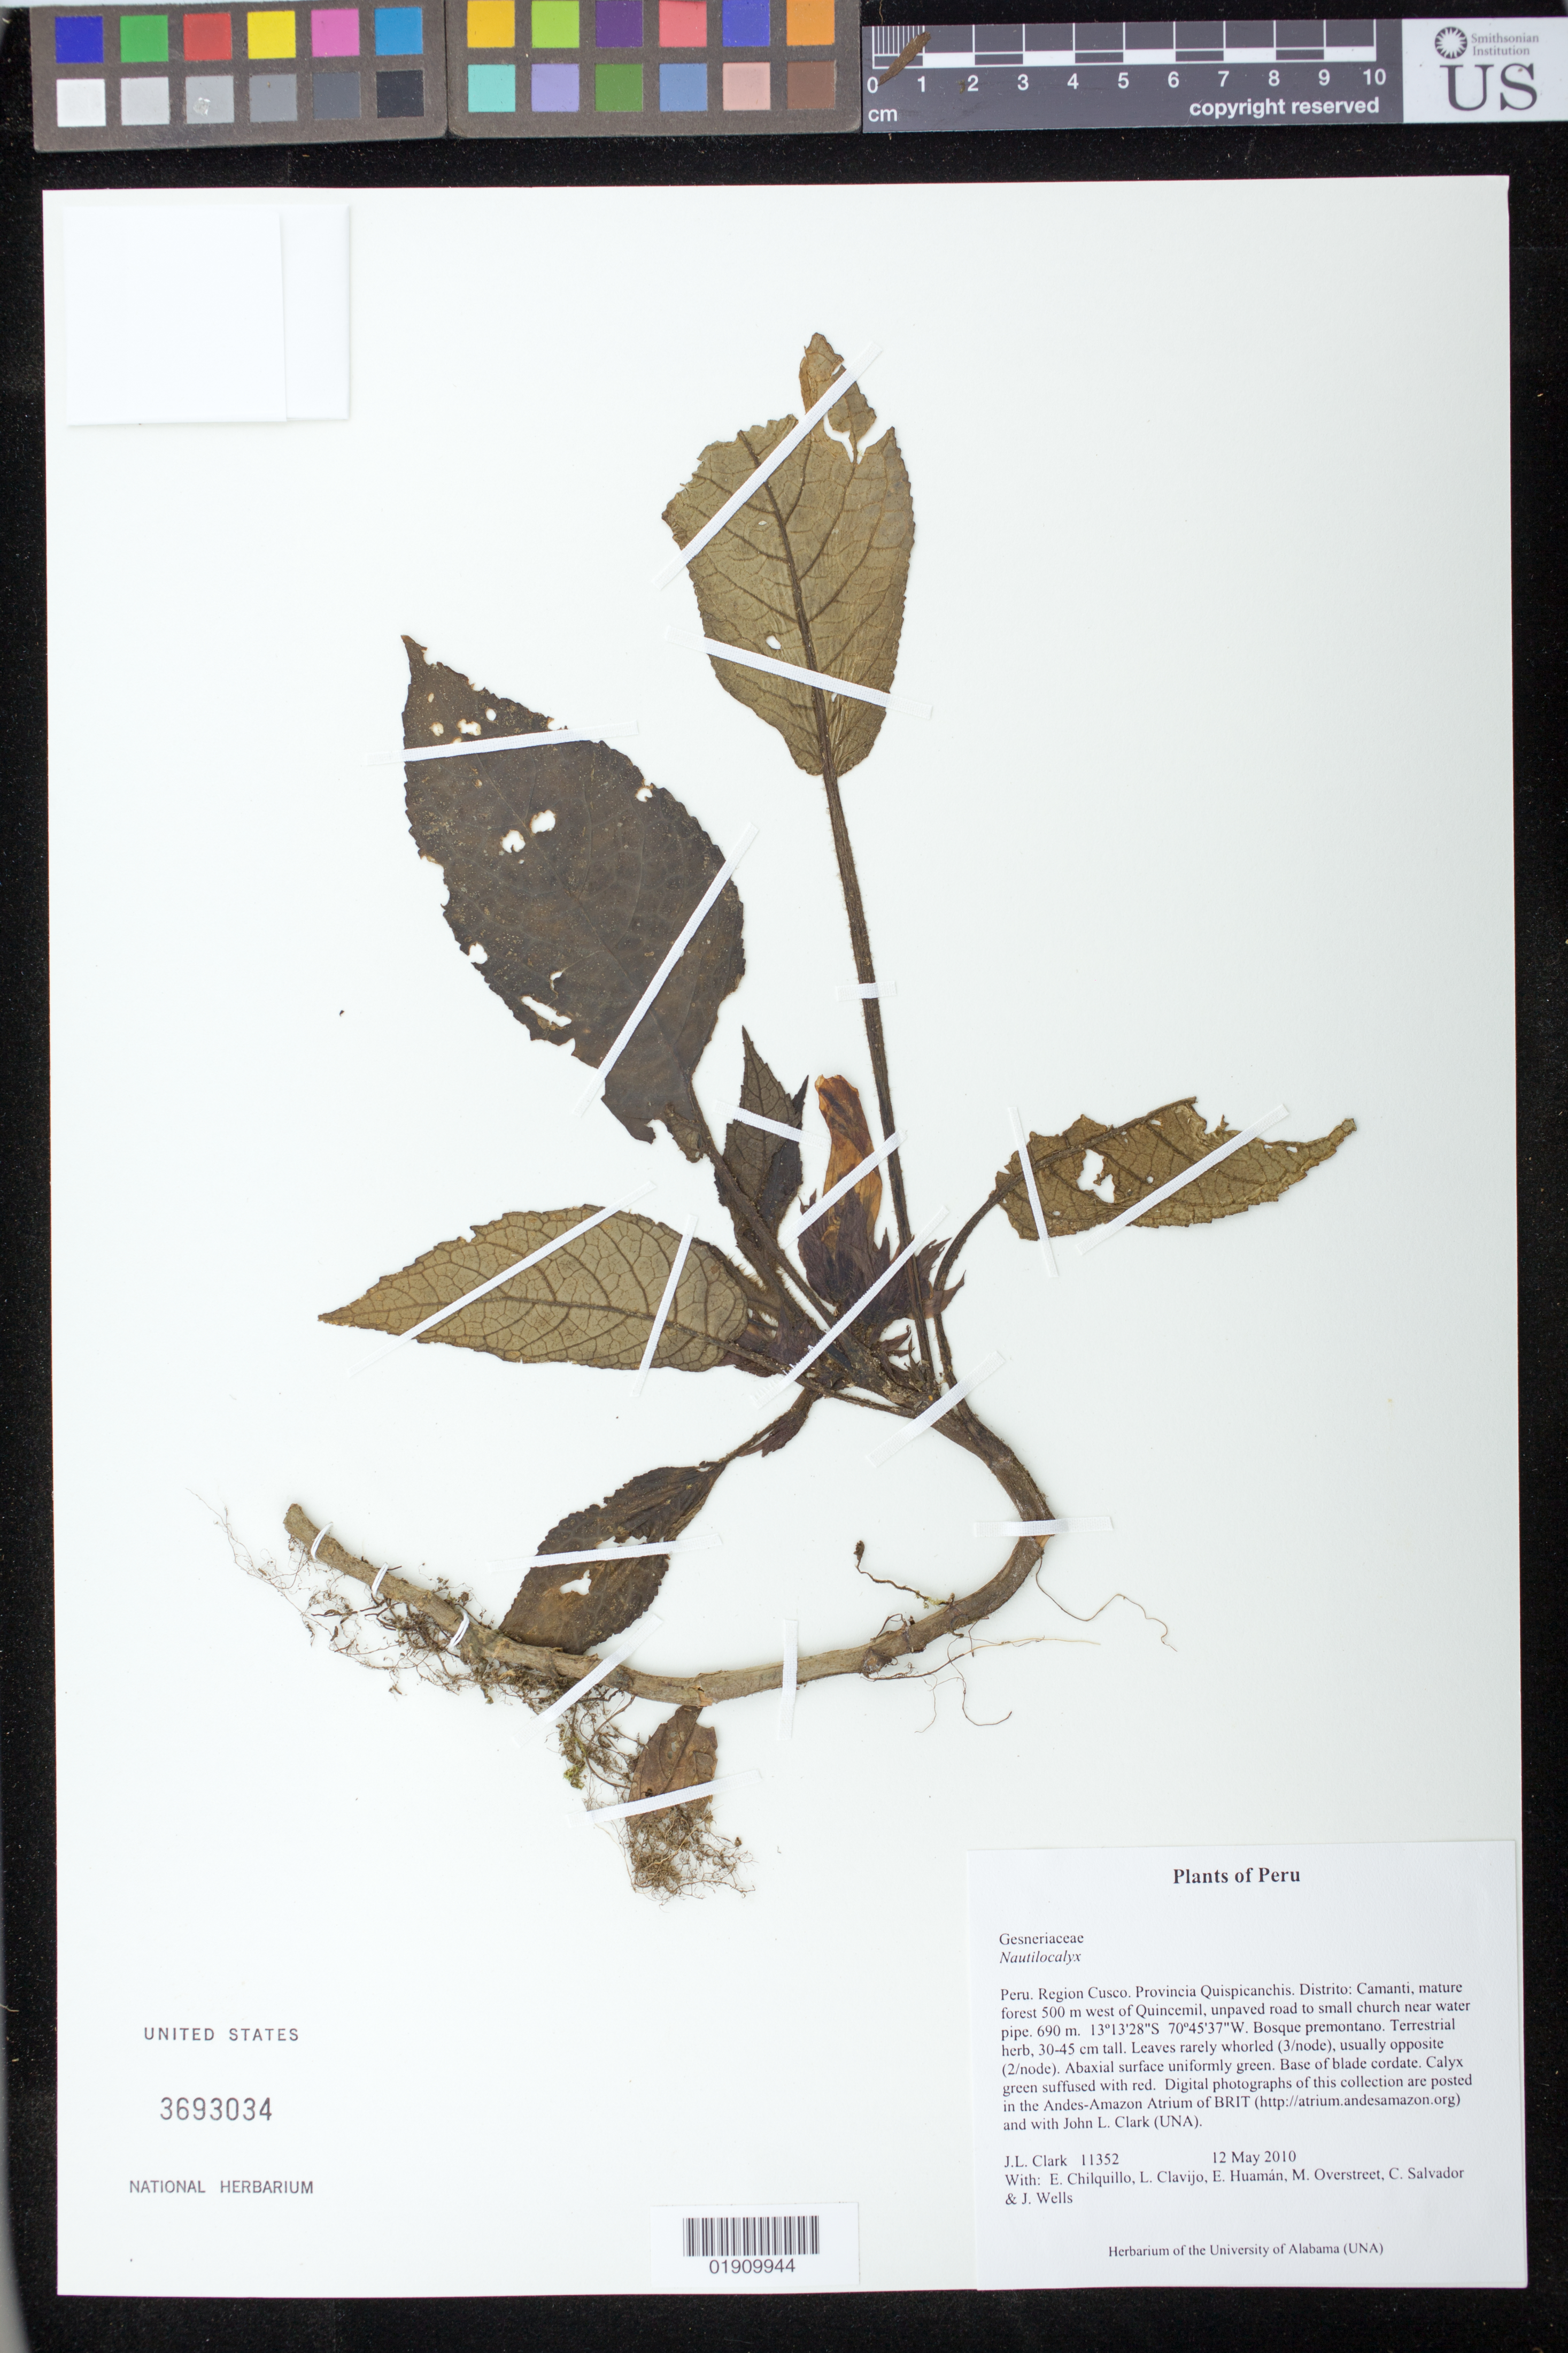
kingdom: Plantae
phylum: Tracheophyta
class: Magnoliopsida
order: Lamiales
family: Gesneriaceae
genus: Nautilocalyx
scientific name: Nautilocalyx sp.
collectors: J. L. Clark, E. Chilquillo, L. Clavijo, E. Huamán, M. Overstreet, C. Salvador & J. Wells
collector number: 11352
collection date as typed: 12 May 2010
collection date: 2010-05-12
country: Peru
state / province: Cusco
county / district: Quispicanchis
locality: Peru. Region Cusco. Provincia Quispicanchis. Distrito: Camanti, mature forest 500 m west of Quicemil, unpaved road to small church near water pipe.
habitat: Bosque premontano.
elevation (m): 690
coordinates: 13°13'28"S, 70°45'37"W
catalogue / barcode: US 3693034